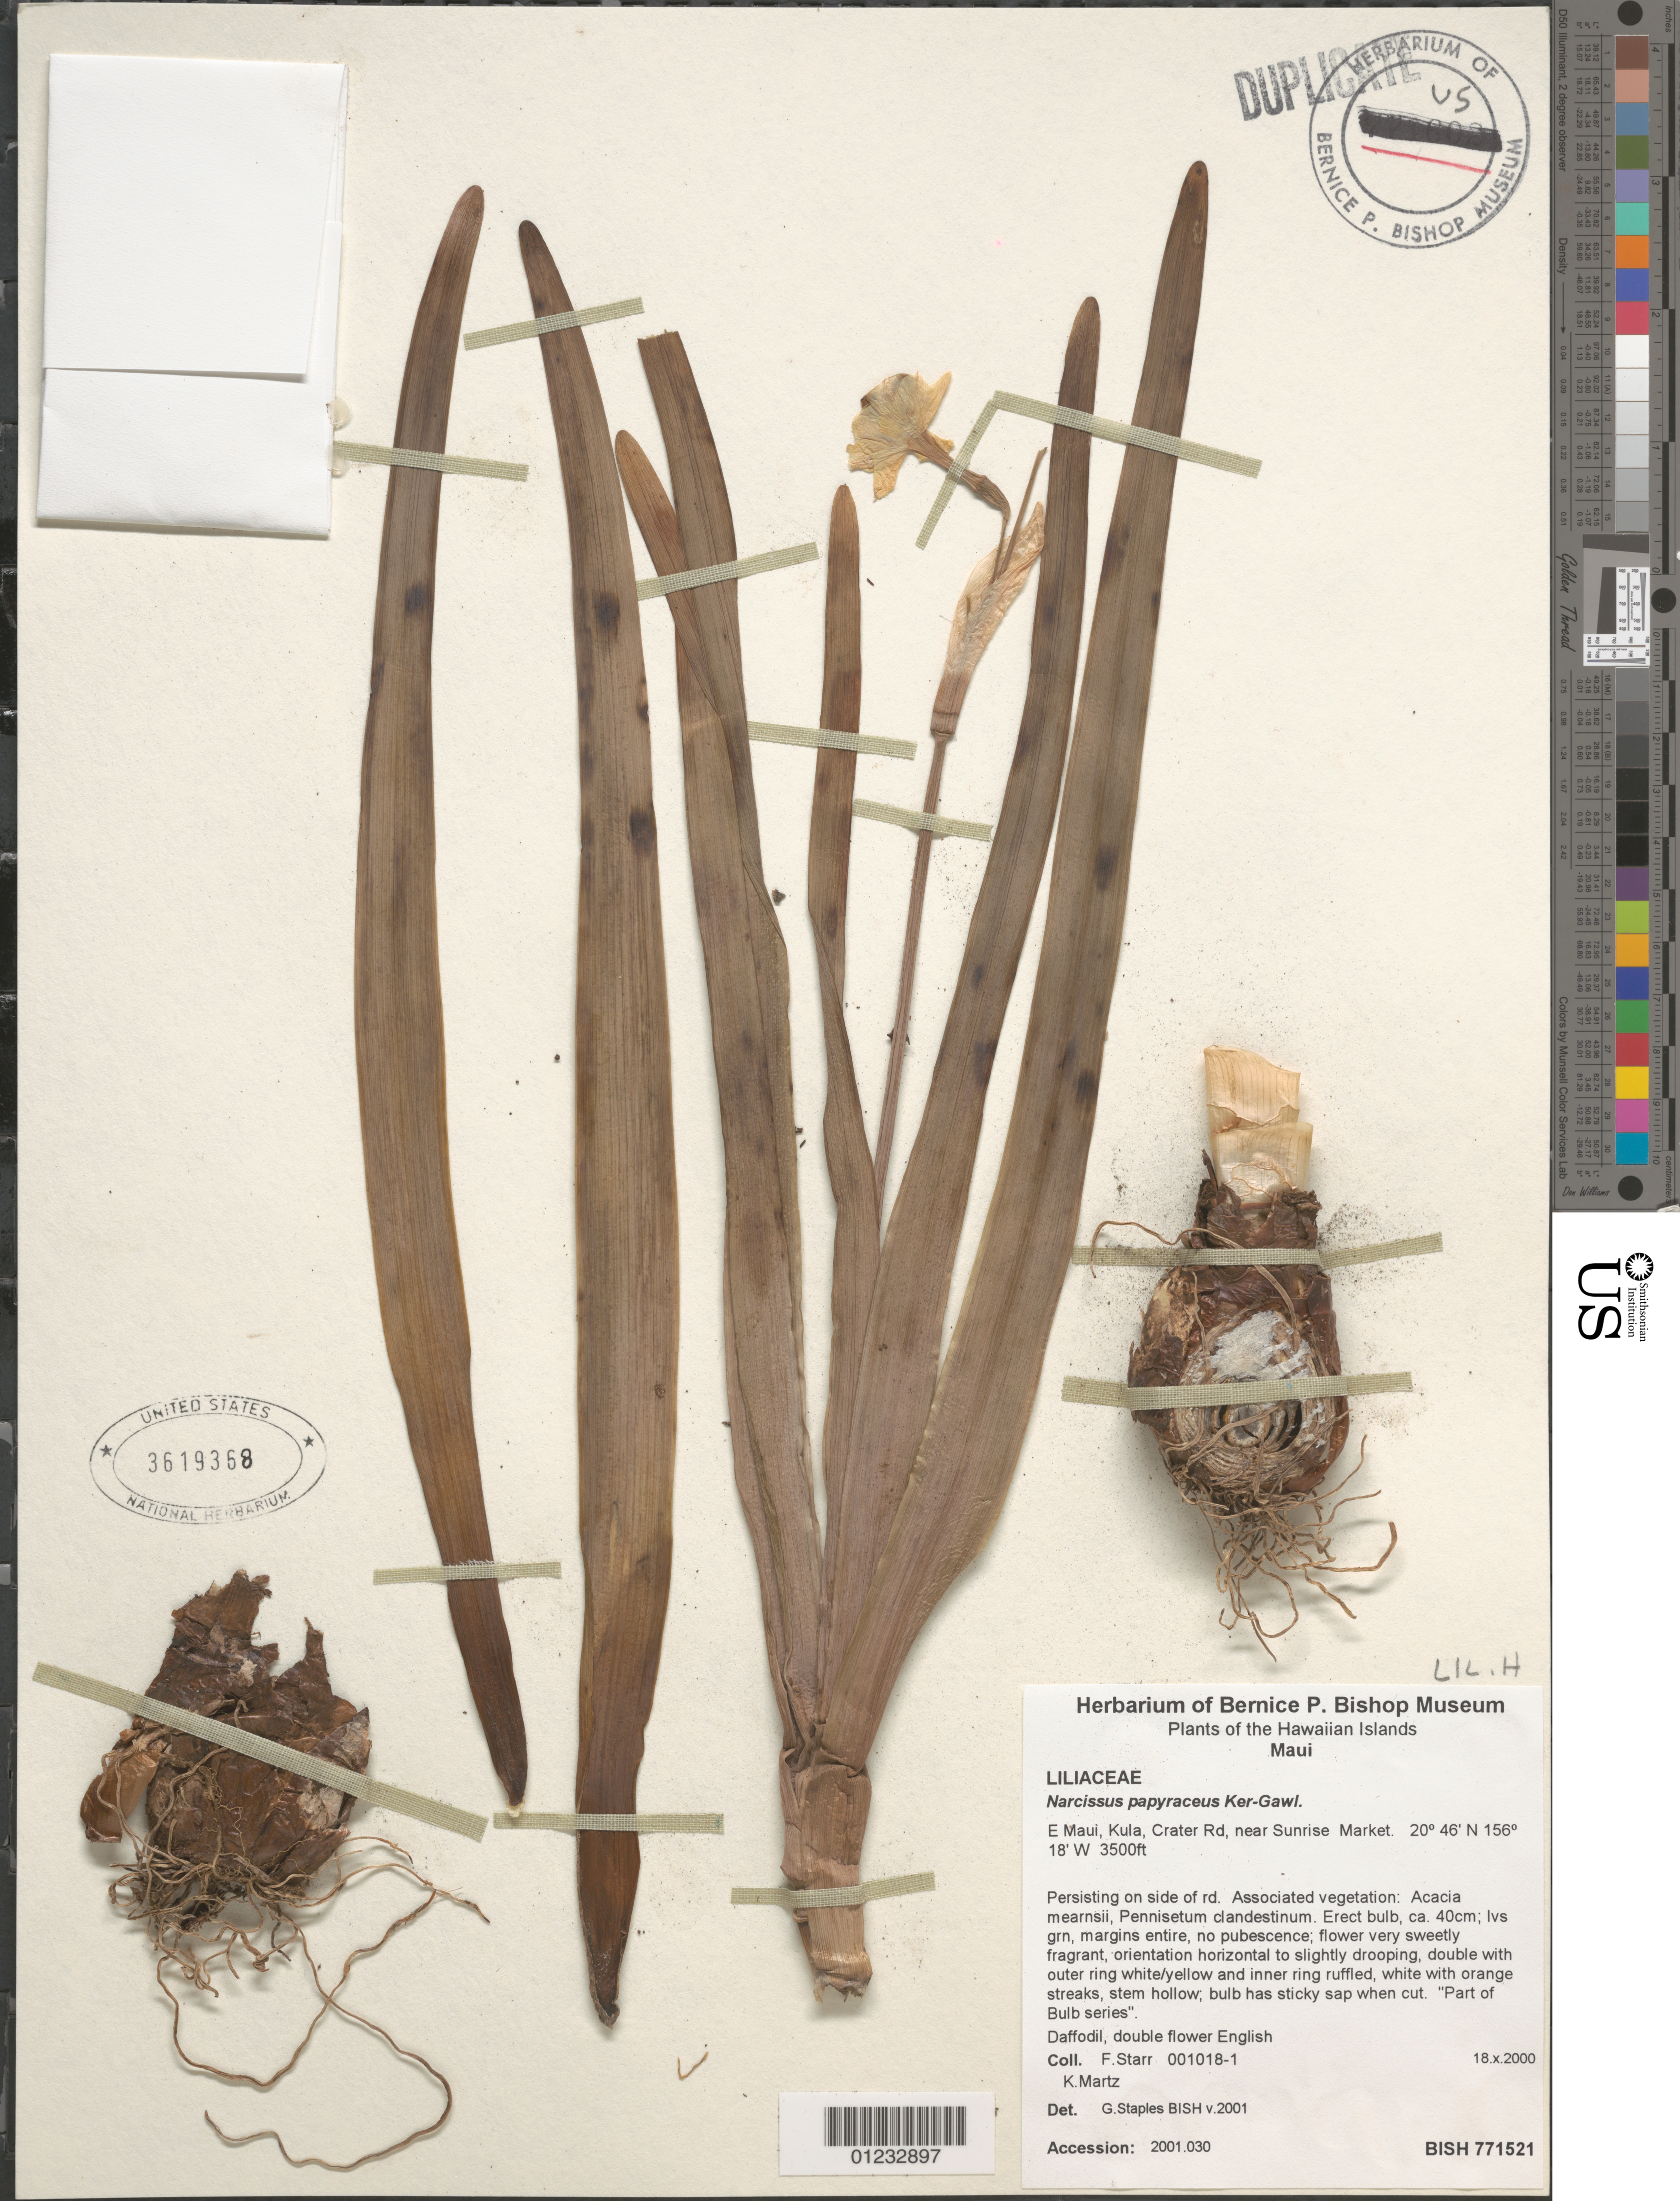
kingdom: Plantae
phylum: Tracheophyta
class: Liliopsida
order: Asparagales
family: Amaryllidaceae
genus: Narcissus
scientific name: Narcissus papyraceus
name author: Ker Gawl.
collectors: F. Starr & K. Martz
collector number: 001018-1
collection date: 2000-10-18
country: United States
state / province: Hawaii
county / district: Maui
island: Maui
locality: E. Maui, Kula, Crater Rd, near Sunrise Market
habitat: Roadside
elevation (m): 1067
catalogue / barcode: US 3619368